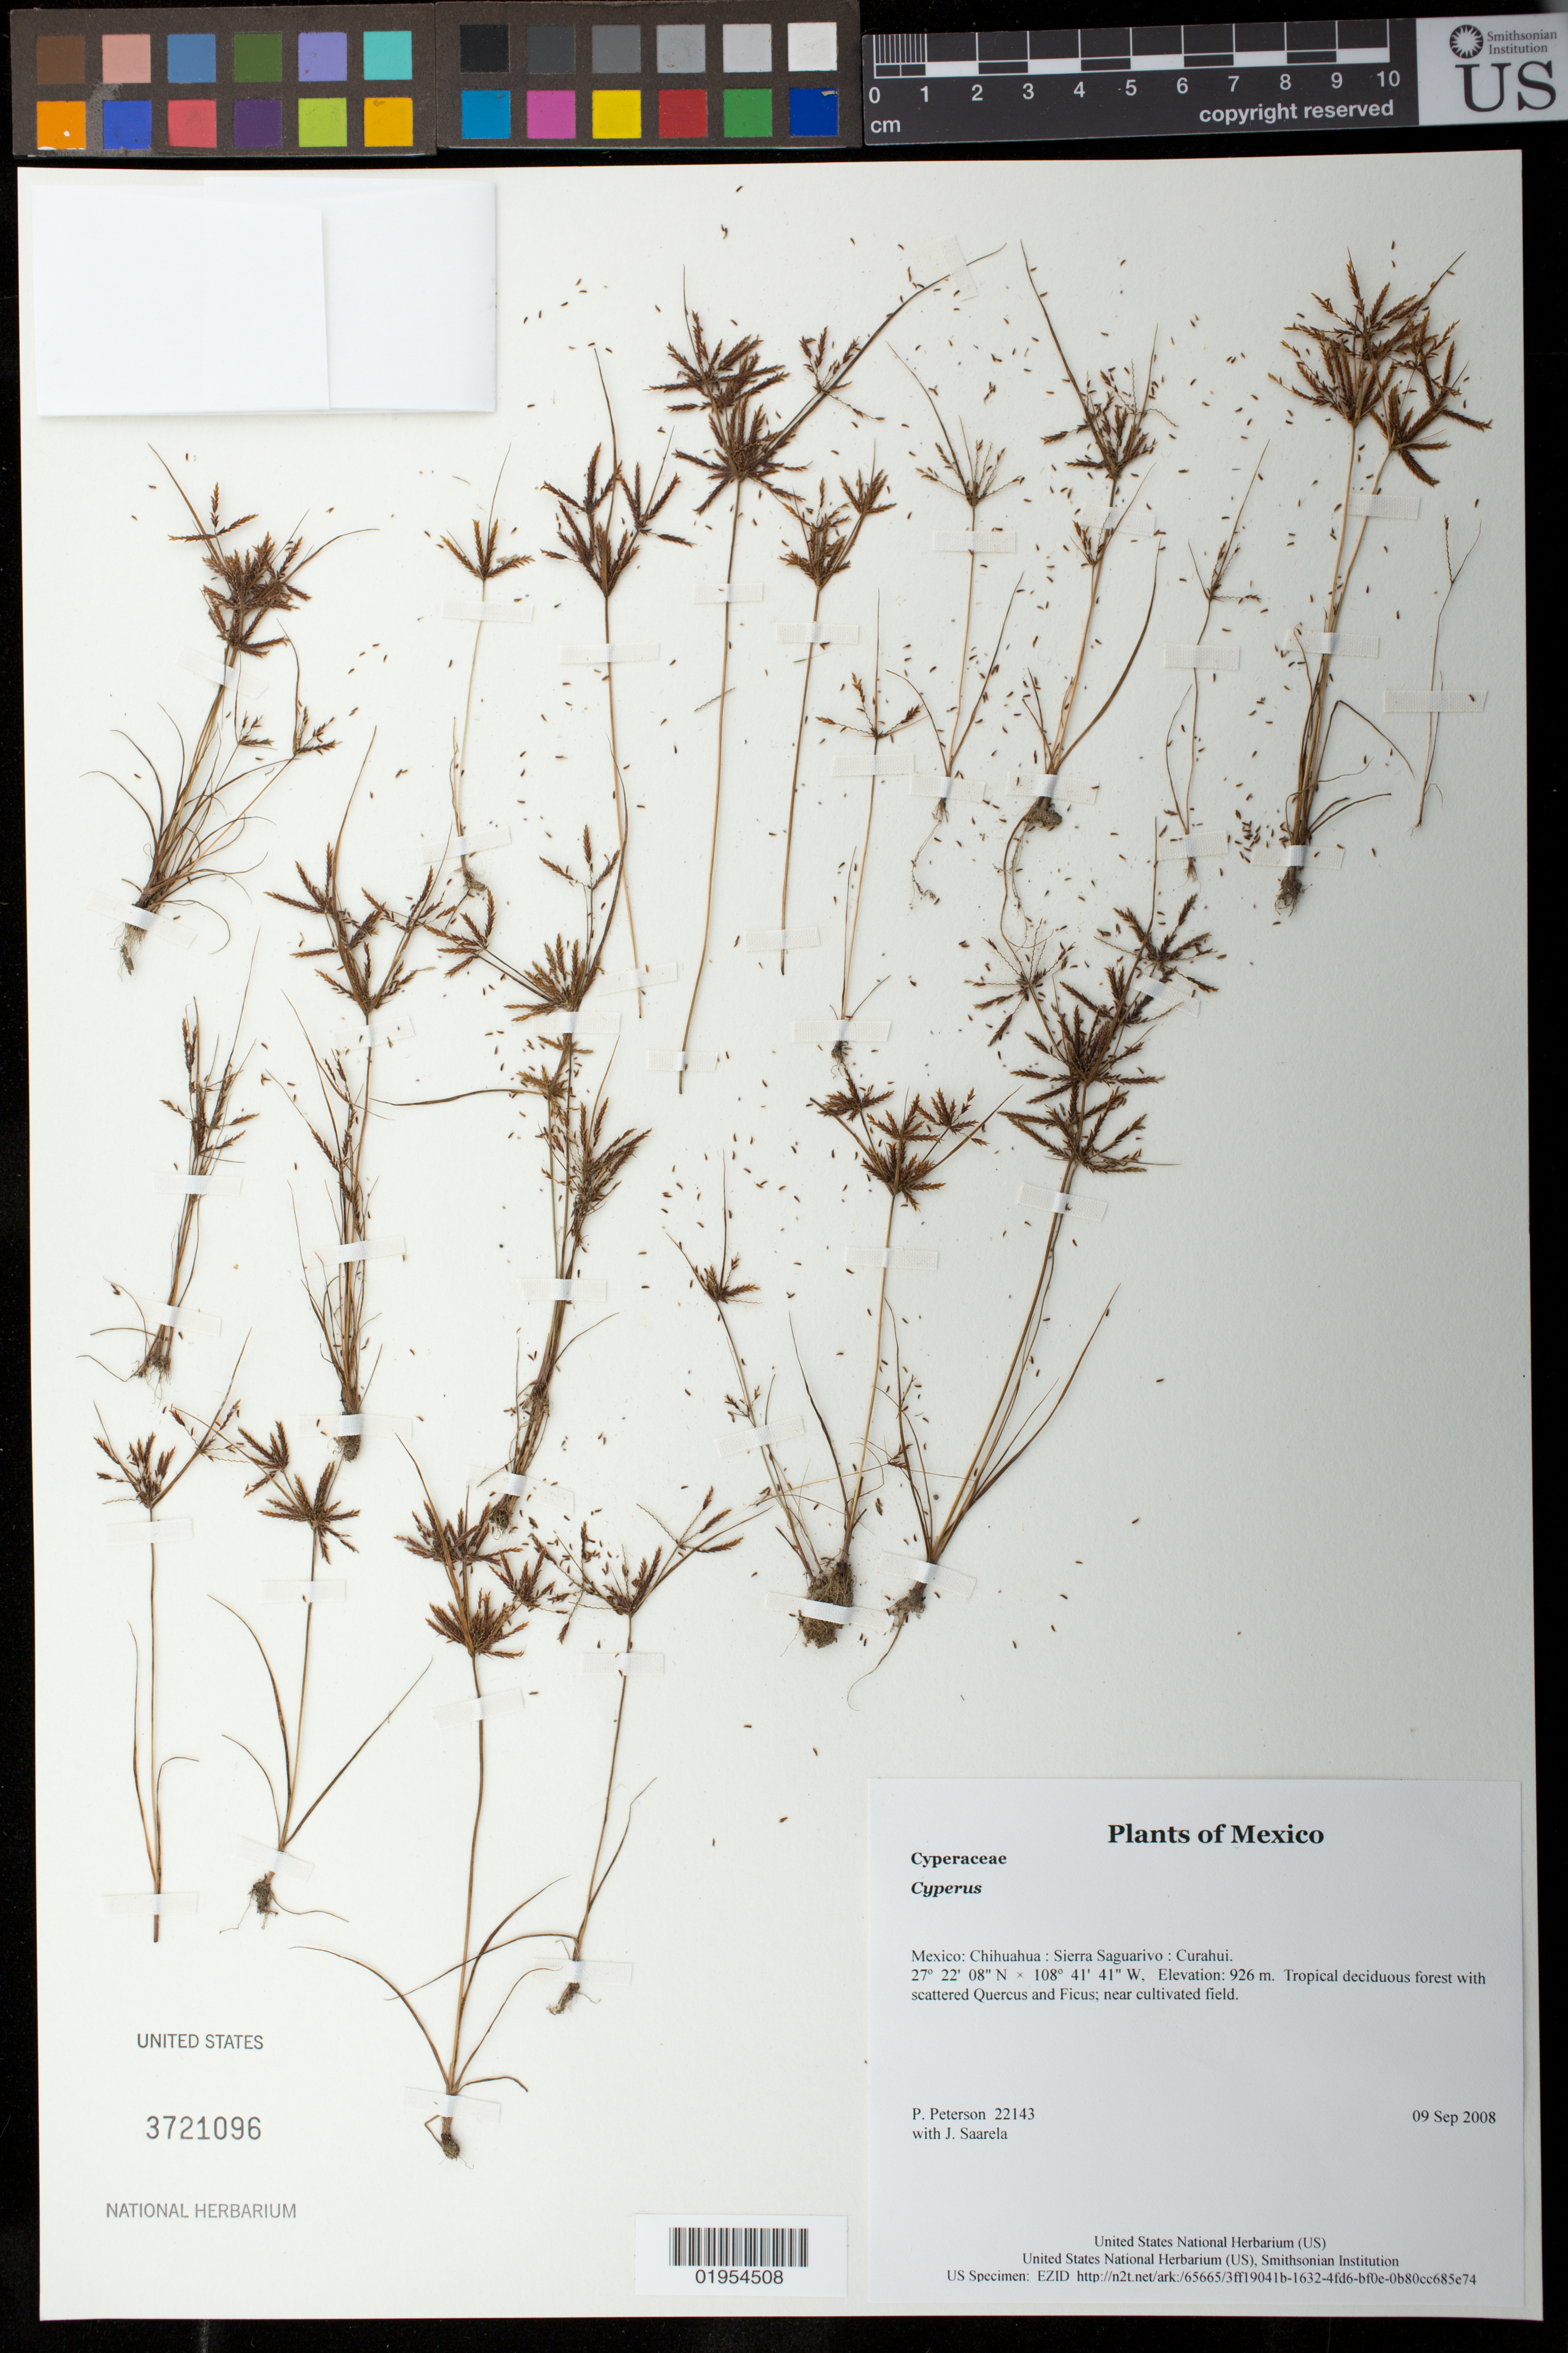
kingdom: Plantae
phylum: Tracheophyta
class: Liliopsida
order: Poales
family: Cyperaceae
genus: Cyperus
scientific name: Cyperus amabilis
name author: Vahl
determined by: Strong, Mark T., (BOT), Smithsonian Institution - National Museum of Natural History (UNITED STATES)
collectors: P. M. Peterson & J. Saarela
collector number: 22143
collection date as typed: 09 Sep 2008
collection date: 2008-09-09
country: Mexico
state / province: Chihuahua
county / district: Sierra Saguarivo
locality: Curahui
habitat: Tropical deciduous forest with scattered Quercus and Ficus; near cultivated field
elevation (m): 926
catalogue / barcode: US 3721096